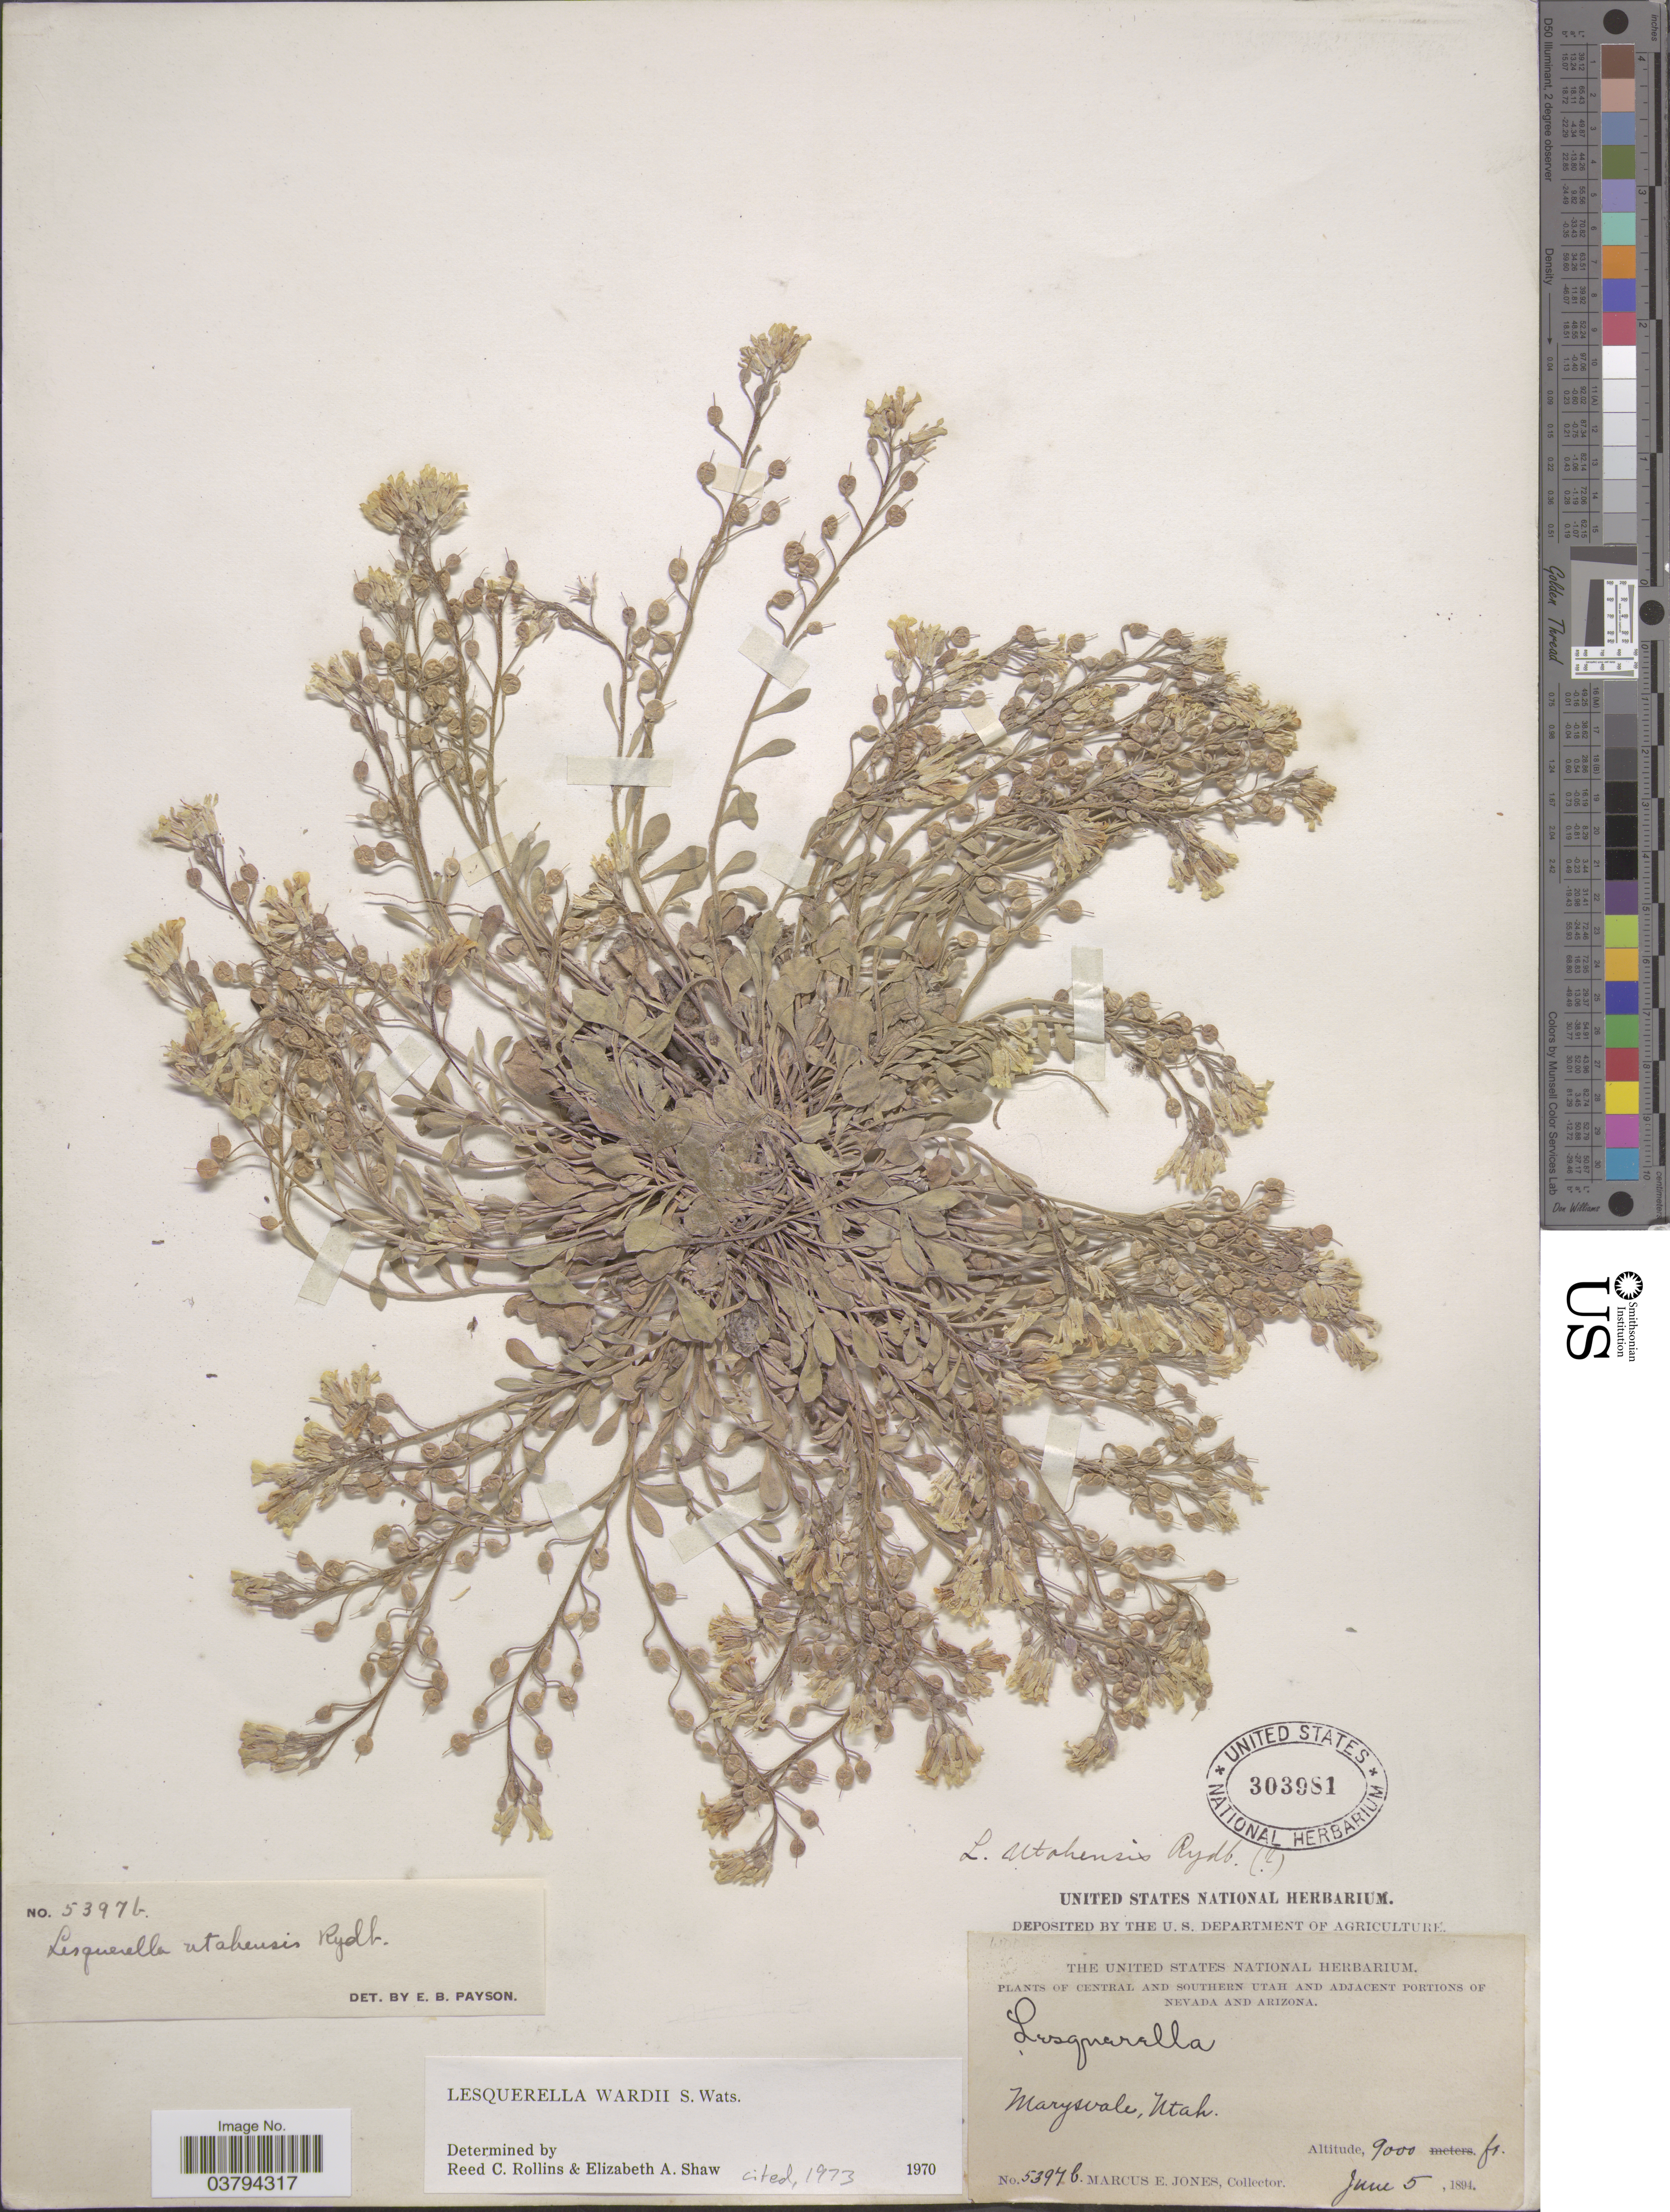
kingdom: Plantae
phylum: Tracheophyta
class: Magnoliopsida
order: Brassicales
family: Brassicaceae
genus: Lesquerella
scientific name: Lesquerella wardii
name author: S. Watson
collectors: M. E. Jones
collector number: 5397b.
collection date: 1894-06-05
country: United States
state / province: Utah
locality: Central and Southern Utah. Marysvale.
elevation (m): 2743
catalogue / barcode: US 303981